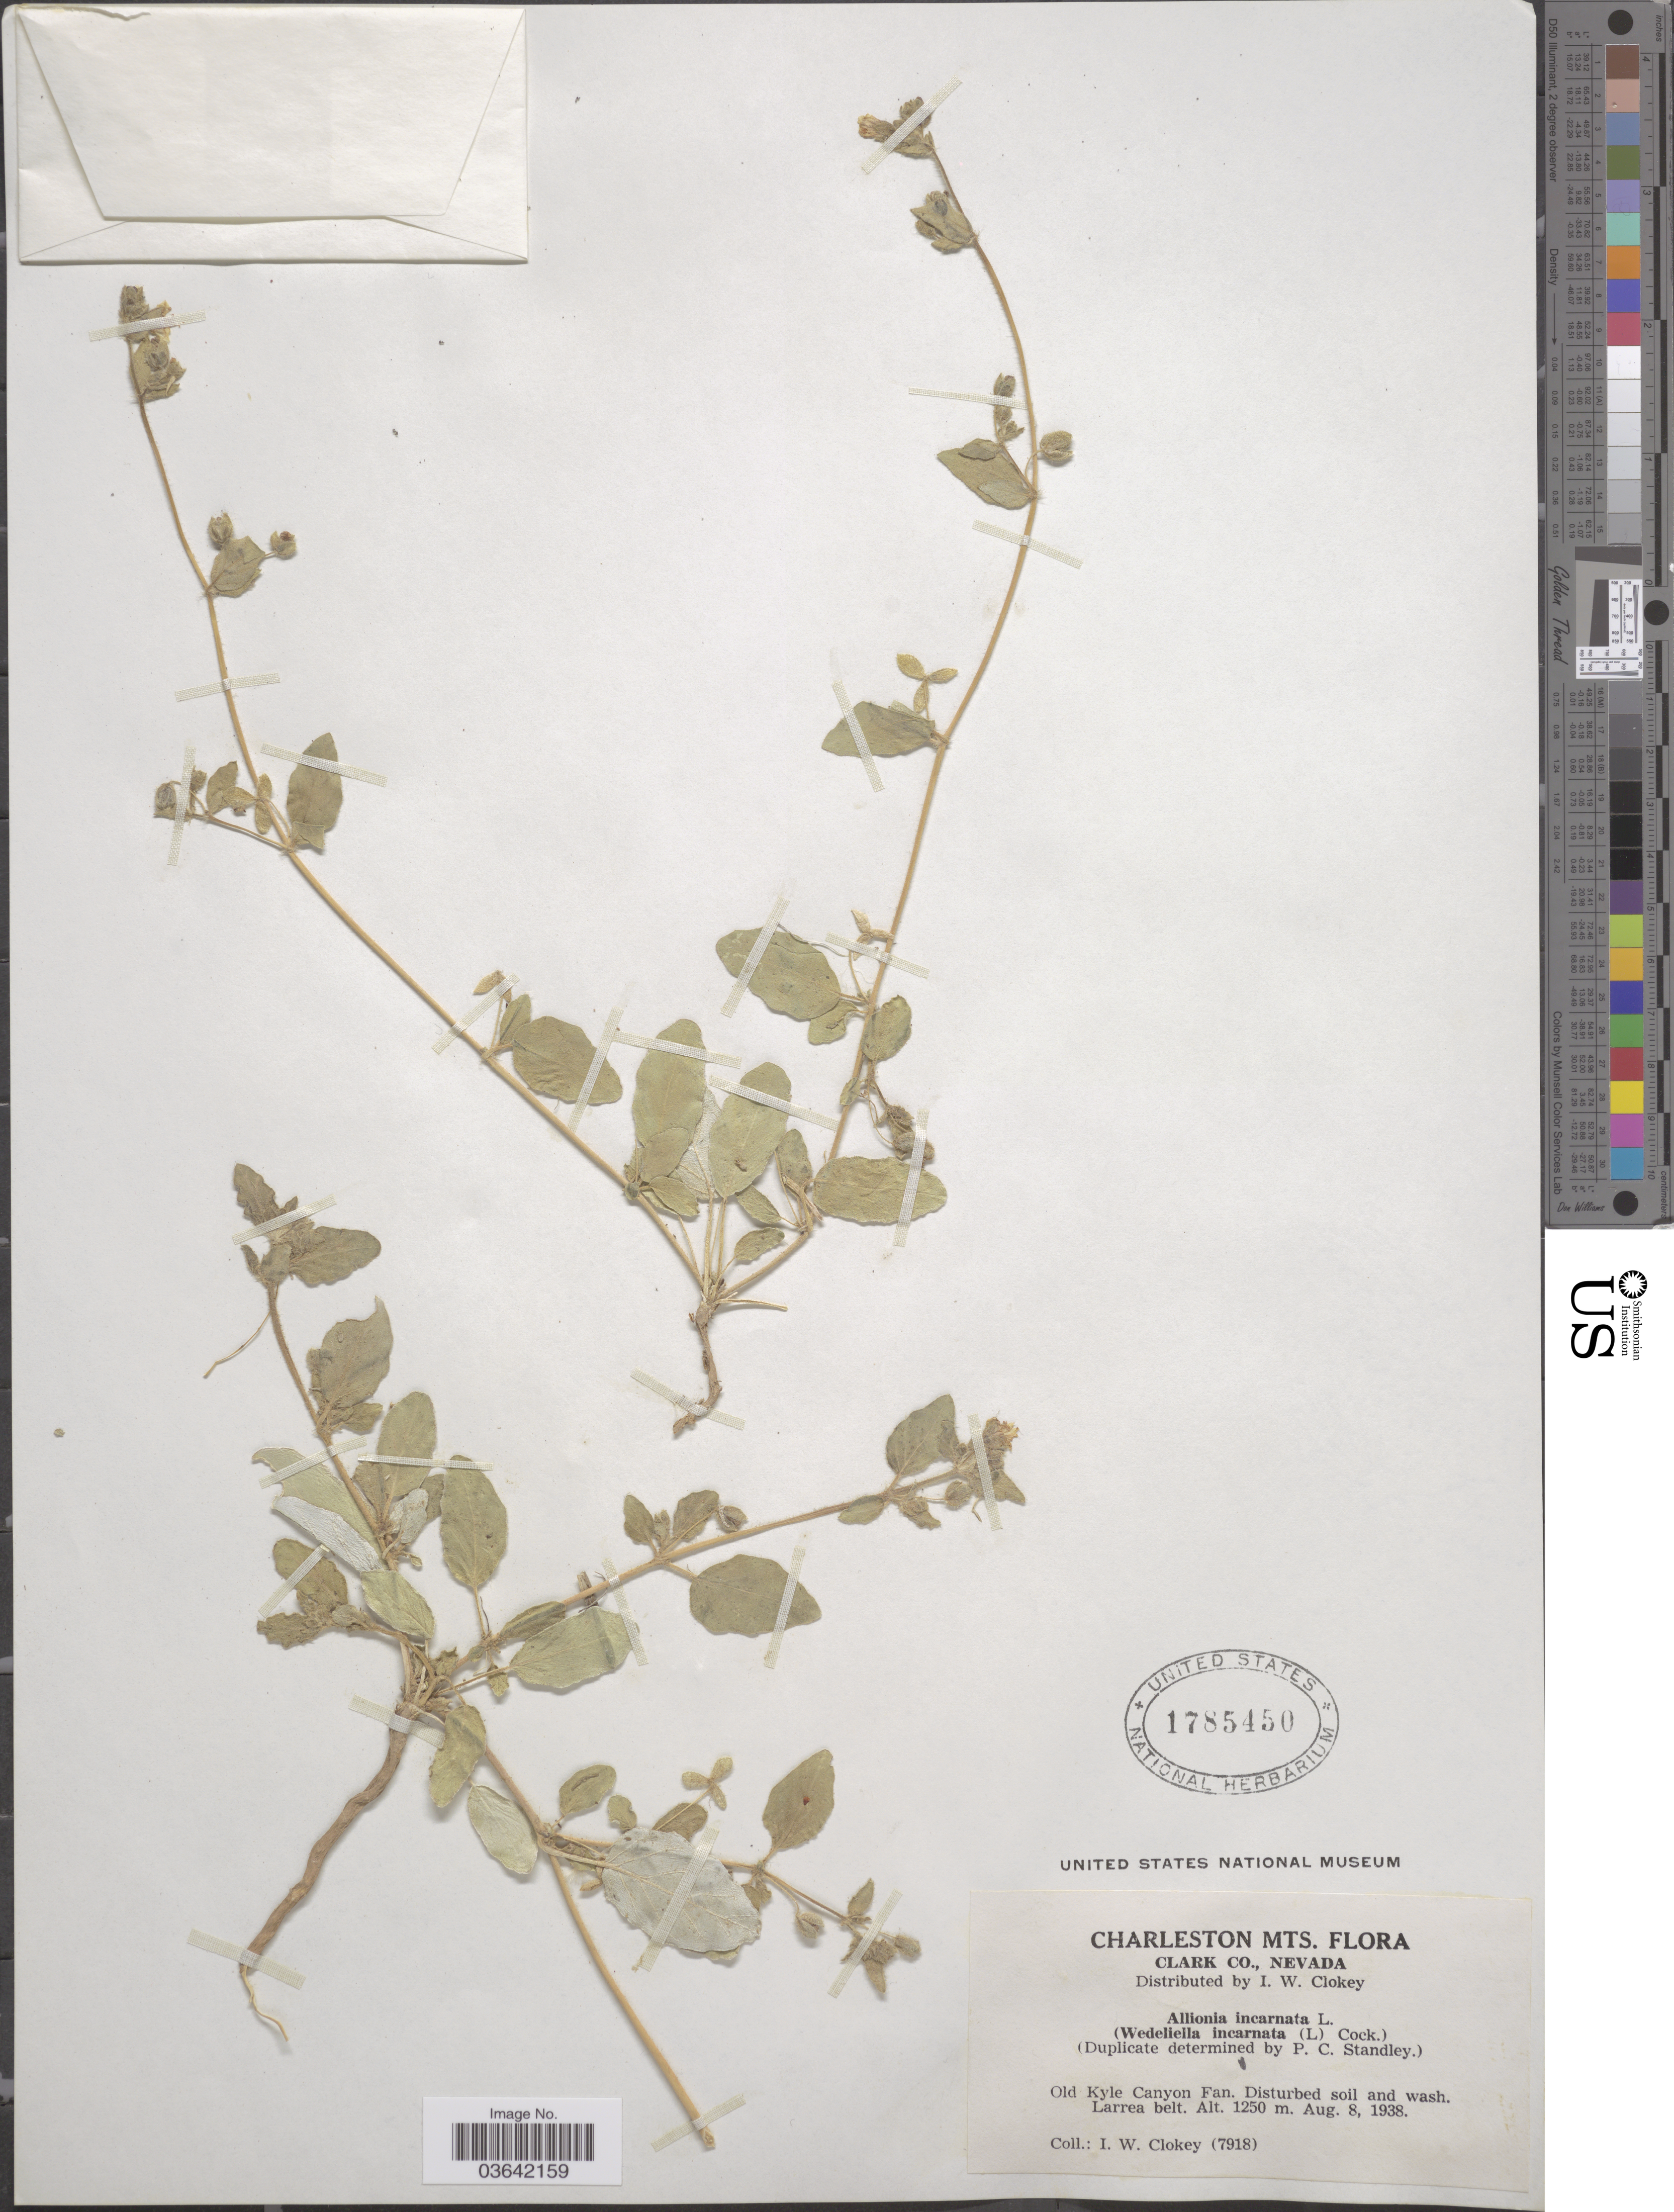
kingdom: Plantae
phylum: Tracheophyta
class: Magnoliopsida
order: Caryophyllales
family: Nyctaginaceae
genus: Allionia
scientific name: Allionia incarnata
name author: L.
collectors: I. W. Clokey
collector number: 7918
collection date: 1938-08-08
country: United States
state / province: Nevada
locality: Charleston Mts. Clark Co. Old Kyle Canyon Fan. Larrea belt.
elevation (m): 1250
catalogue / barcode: US 1785450